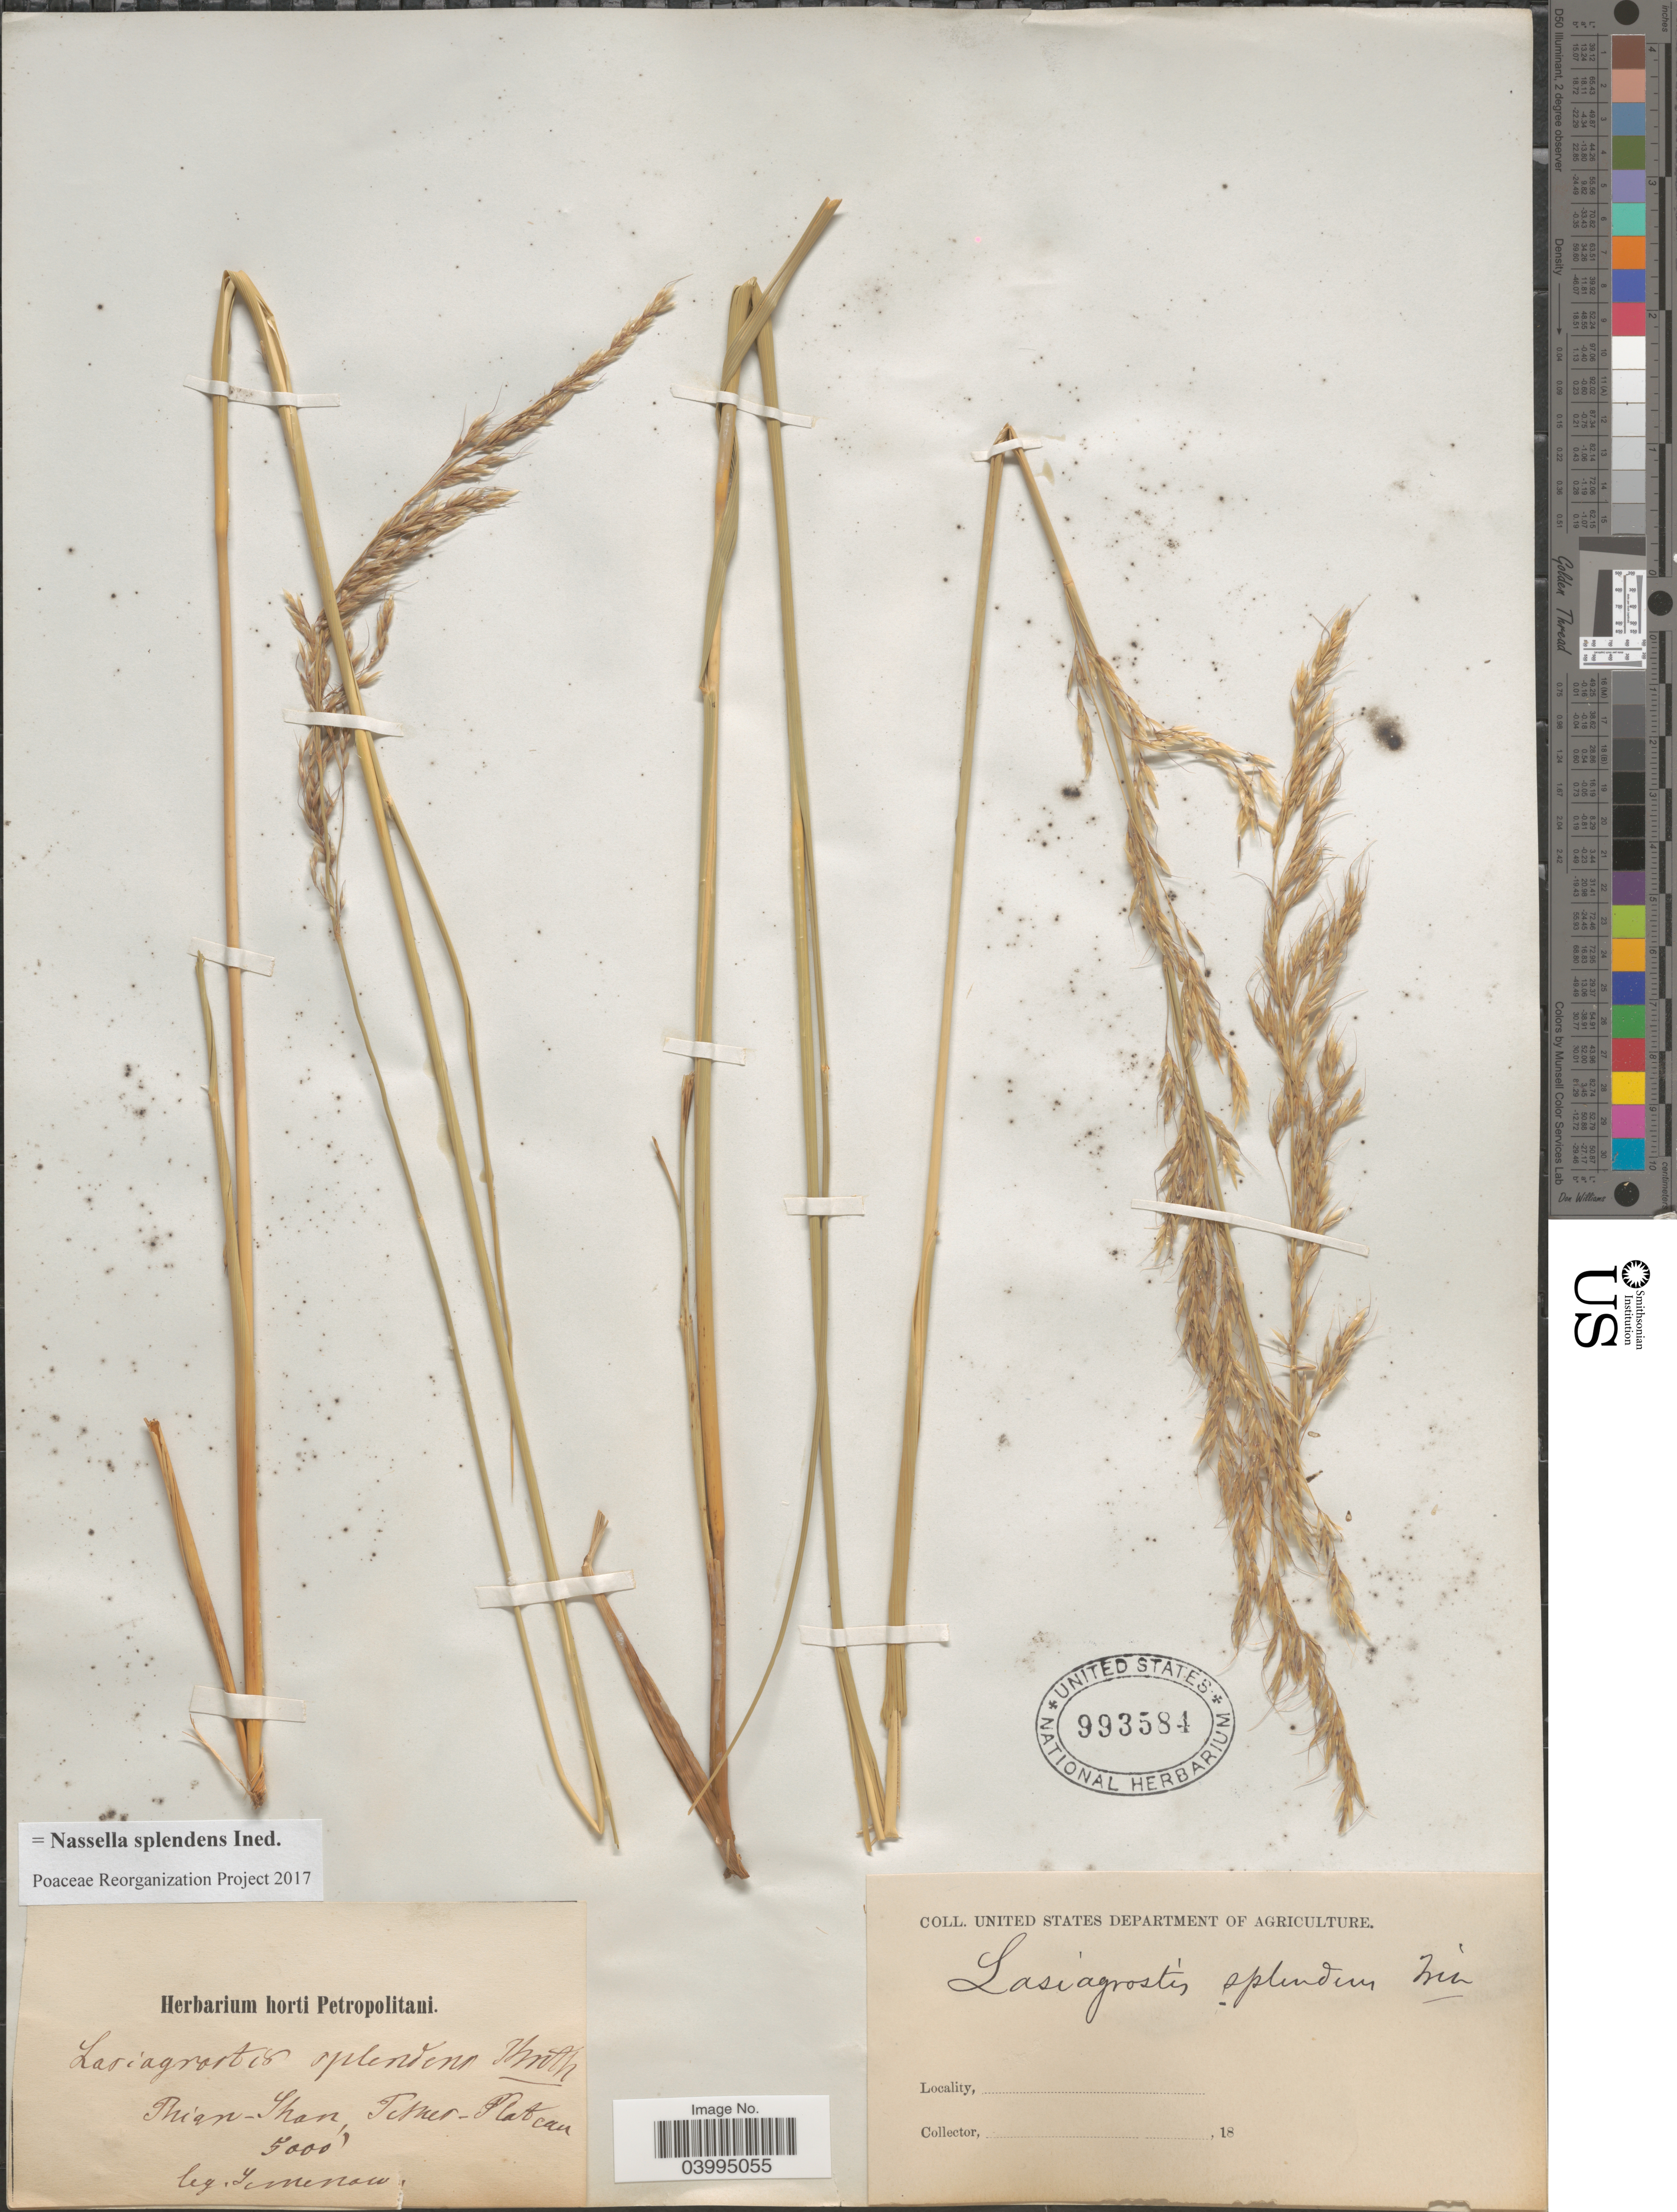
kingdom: Plantae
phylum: Tracheophyta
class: Liliopsida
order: Poales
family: Poaceae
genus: Neotrinia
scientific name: Neotrinia splendens (Trin.) M. Nobis, P.D. Gudkova & A. Nowak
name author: (Trin.)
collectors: P. P. Semenov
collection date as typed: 18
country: China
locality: Thian-Shan, Tchur-Plateau.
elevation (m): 1524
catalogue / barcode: US 993584